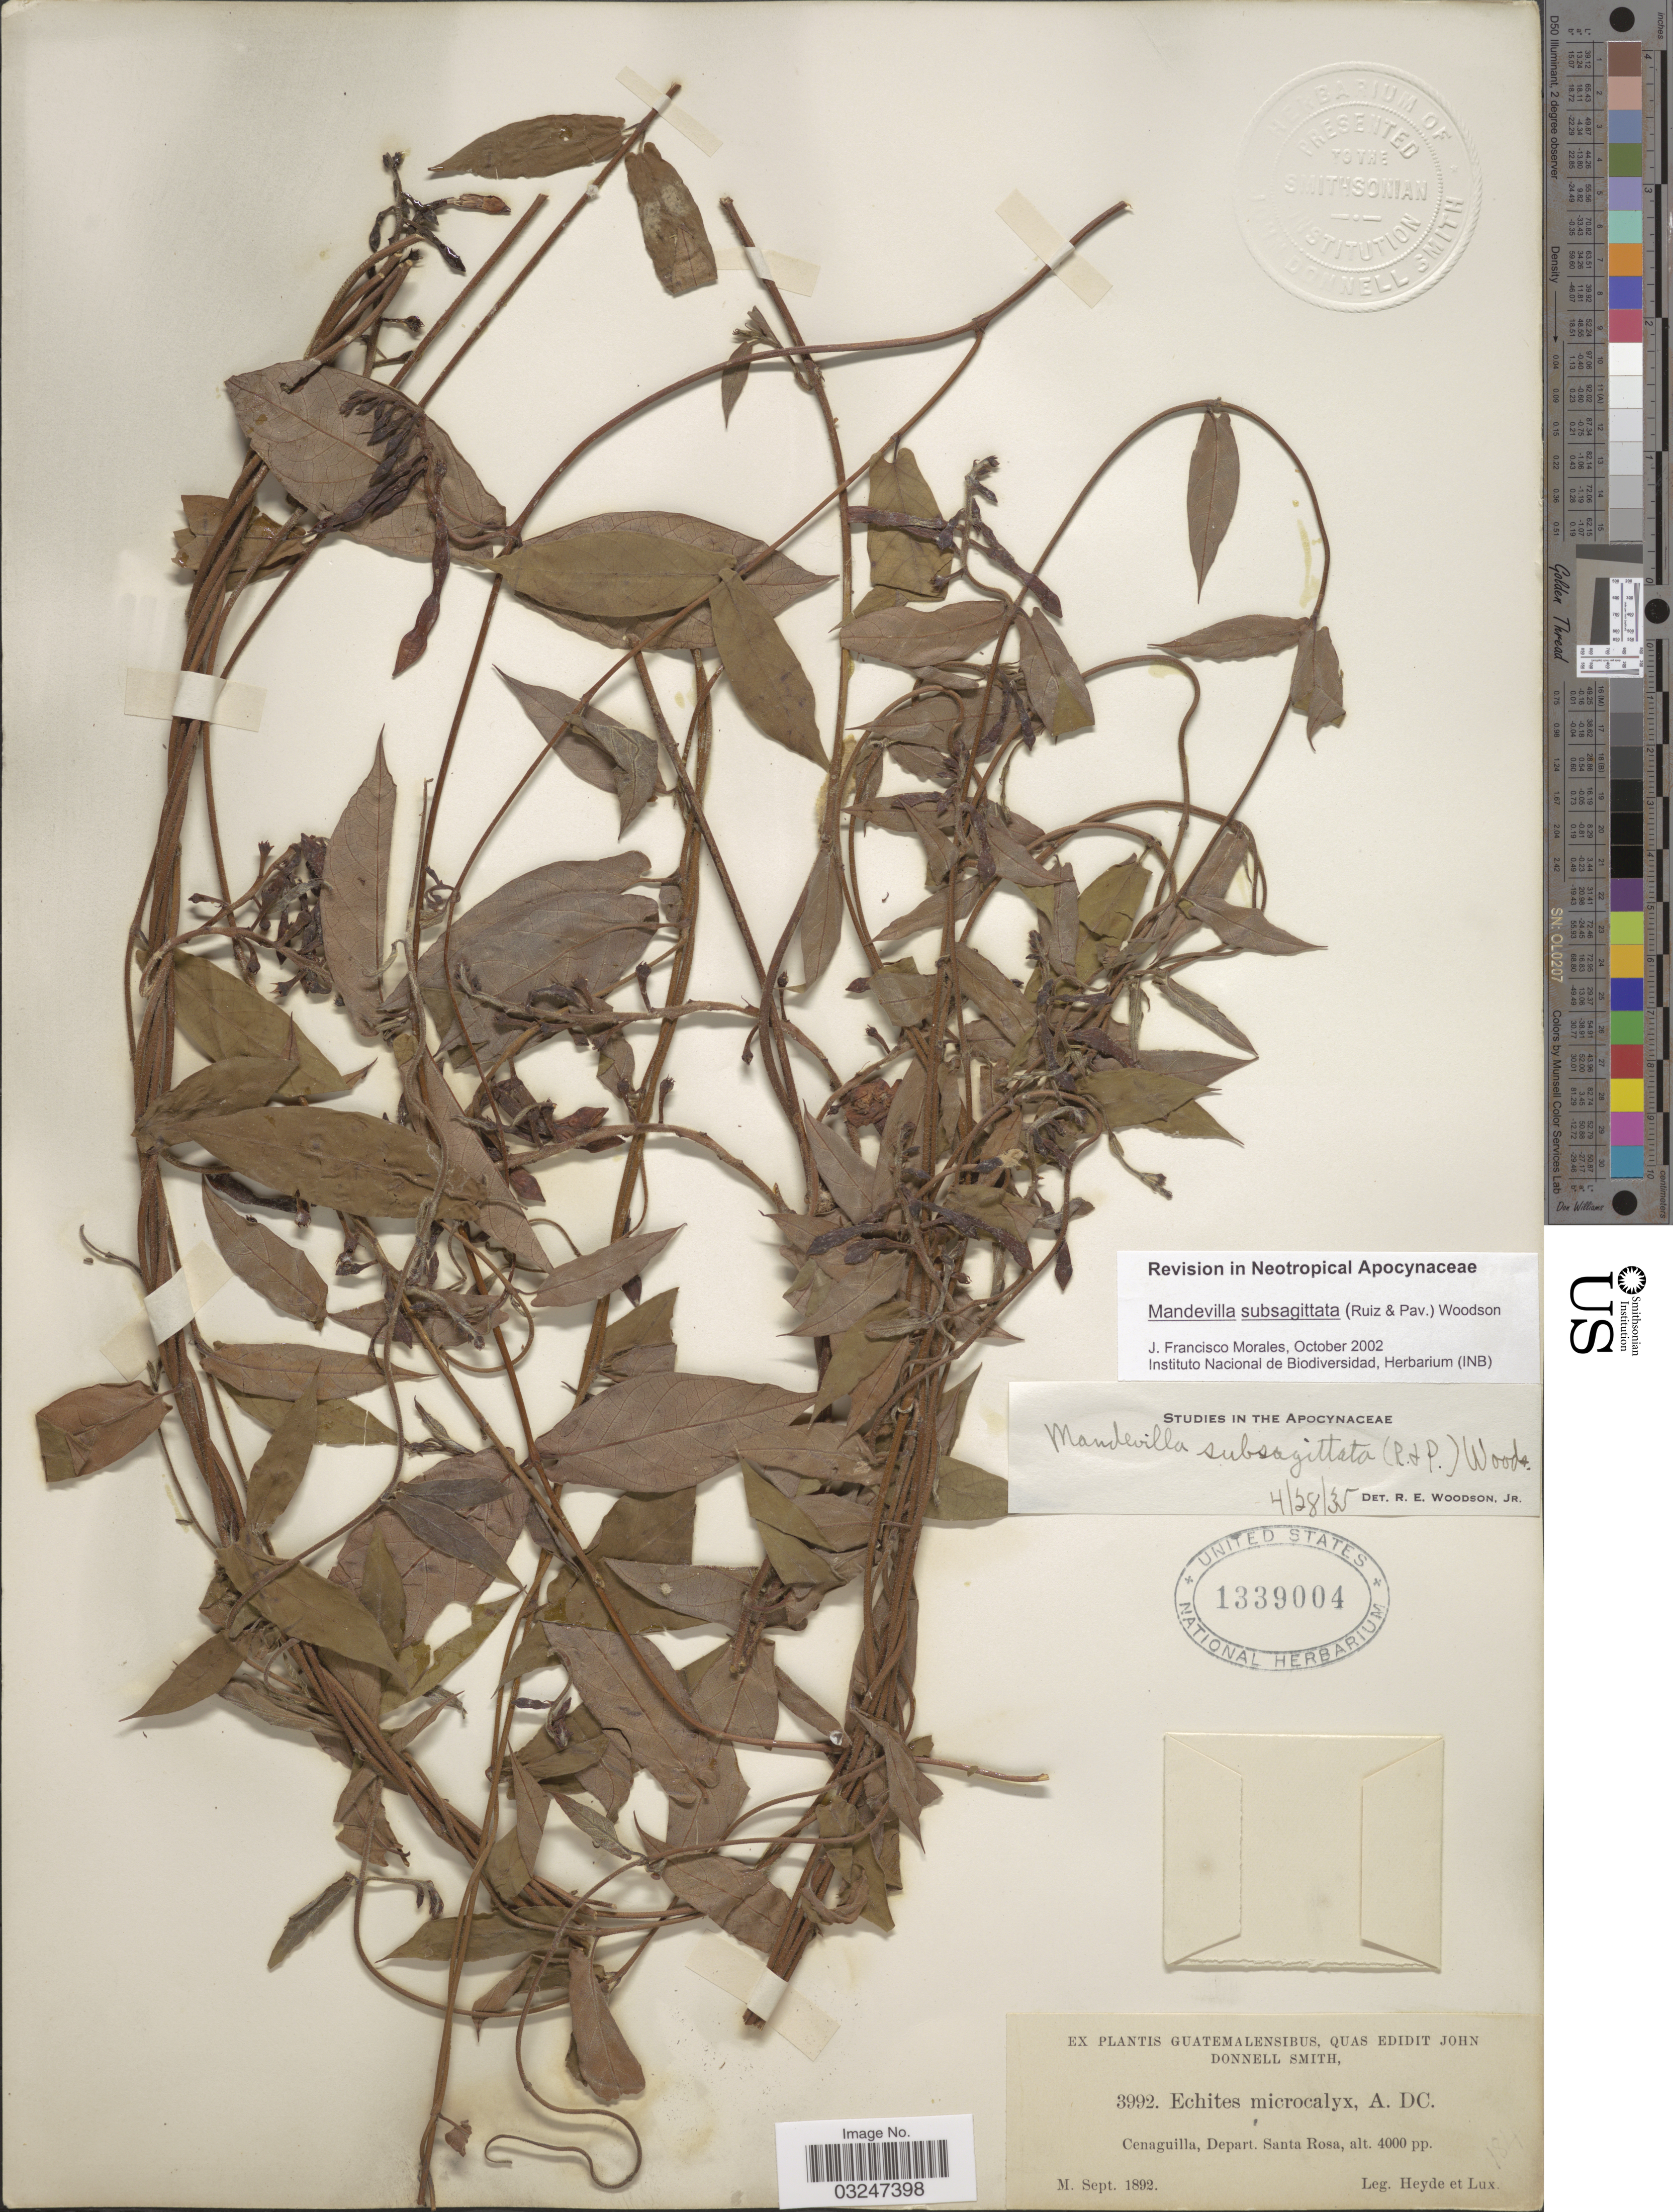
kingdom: Plantae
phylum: Tracheophyta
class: Magnoliopsida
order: Gentianales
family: Apocynaceae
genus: Mandevilla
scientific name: Mandevilla subsagittata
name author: (Ruiz & Pav.) Woodson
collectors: Heyde & Lux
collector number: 3992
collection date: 1892-09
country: Guatemala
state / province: Santa Rosa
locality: Cenaguilla, Depart. Santa Rosa.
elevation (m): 1219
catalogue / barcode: US 1339004